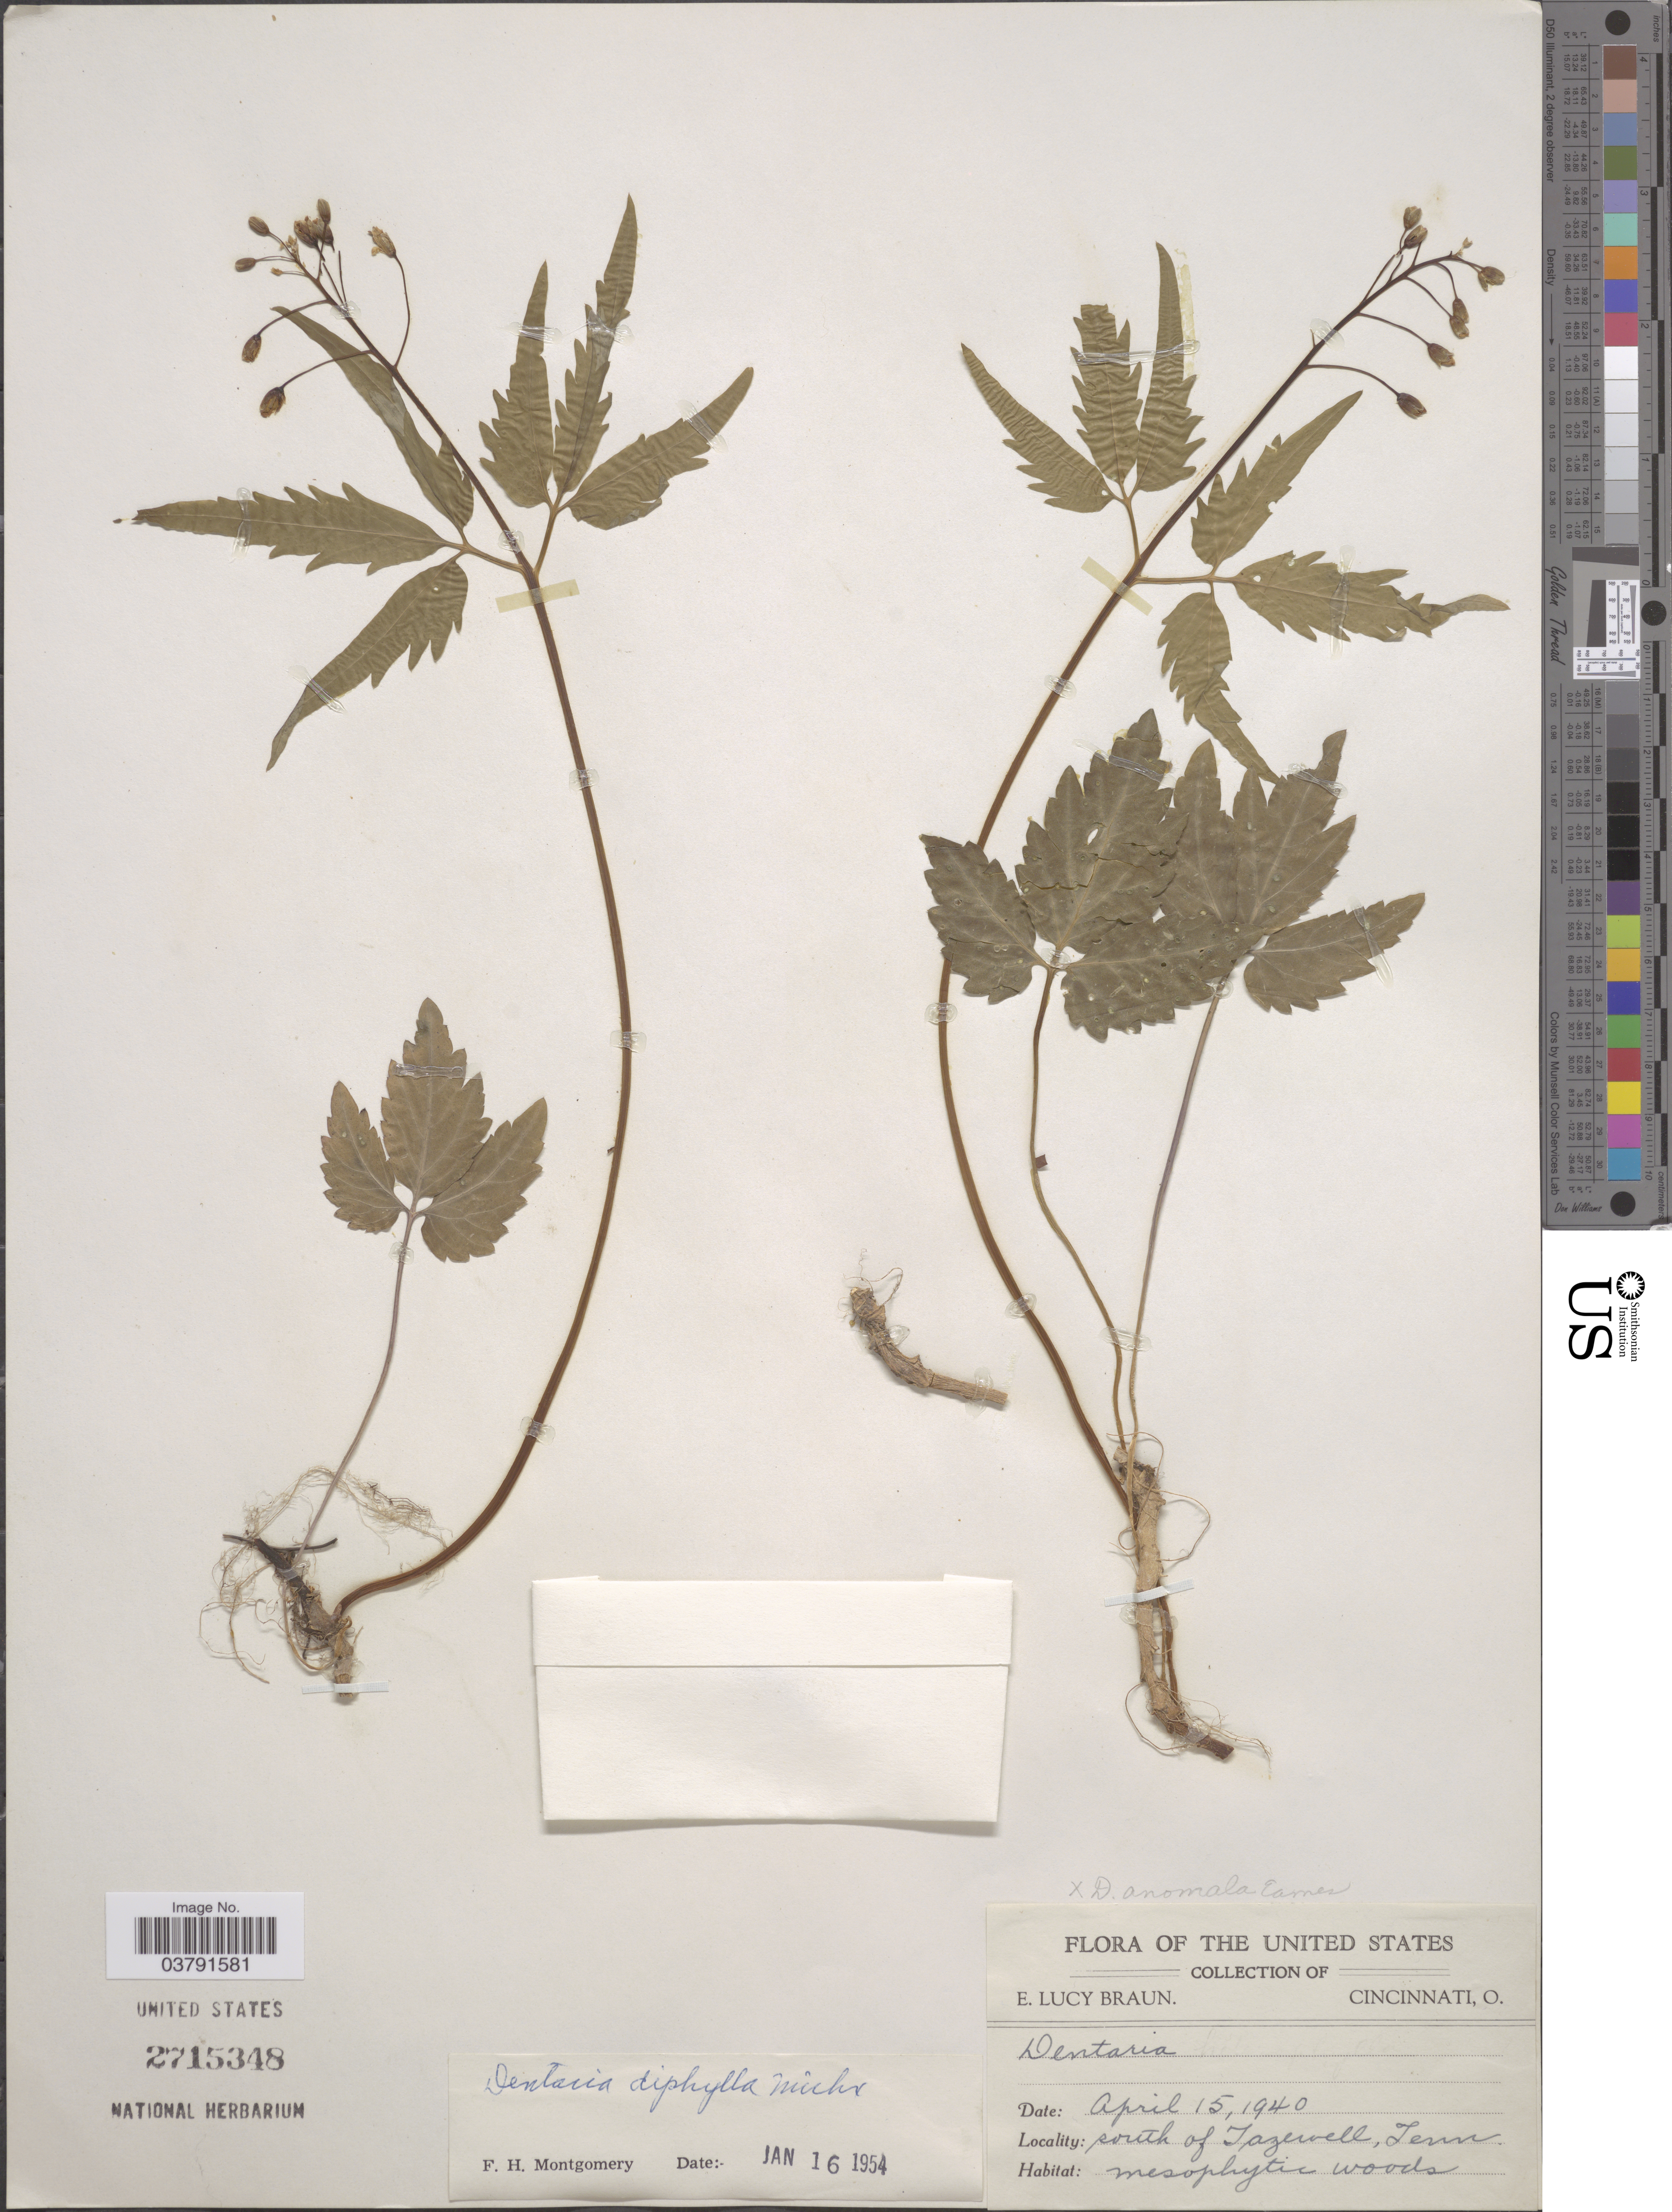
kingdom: Plantae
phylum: Tracheophyta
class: Magnoliopsida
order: Brassicales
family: Brassicaceae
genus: Dentaria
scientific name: Dentaria diphylla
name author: Michx.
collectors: E. L. Braun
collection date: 1940-04-15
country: United States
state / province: Tennessee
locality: South of Tazewell.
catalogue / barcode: US 2715348